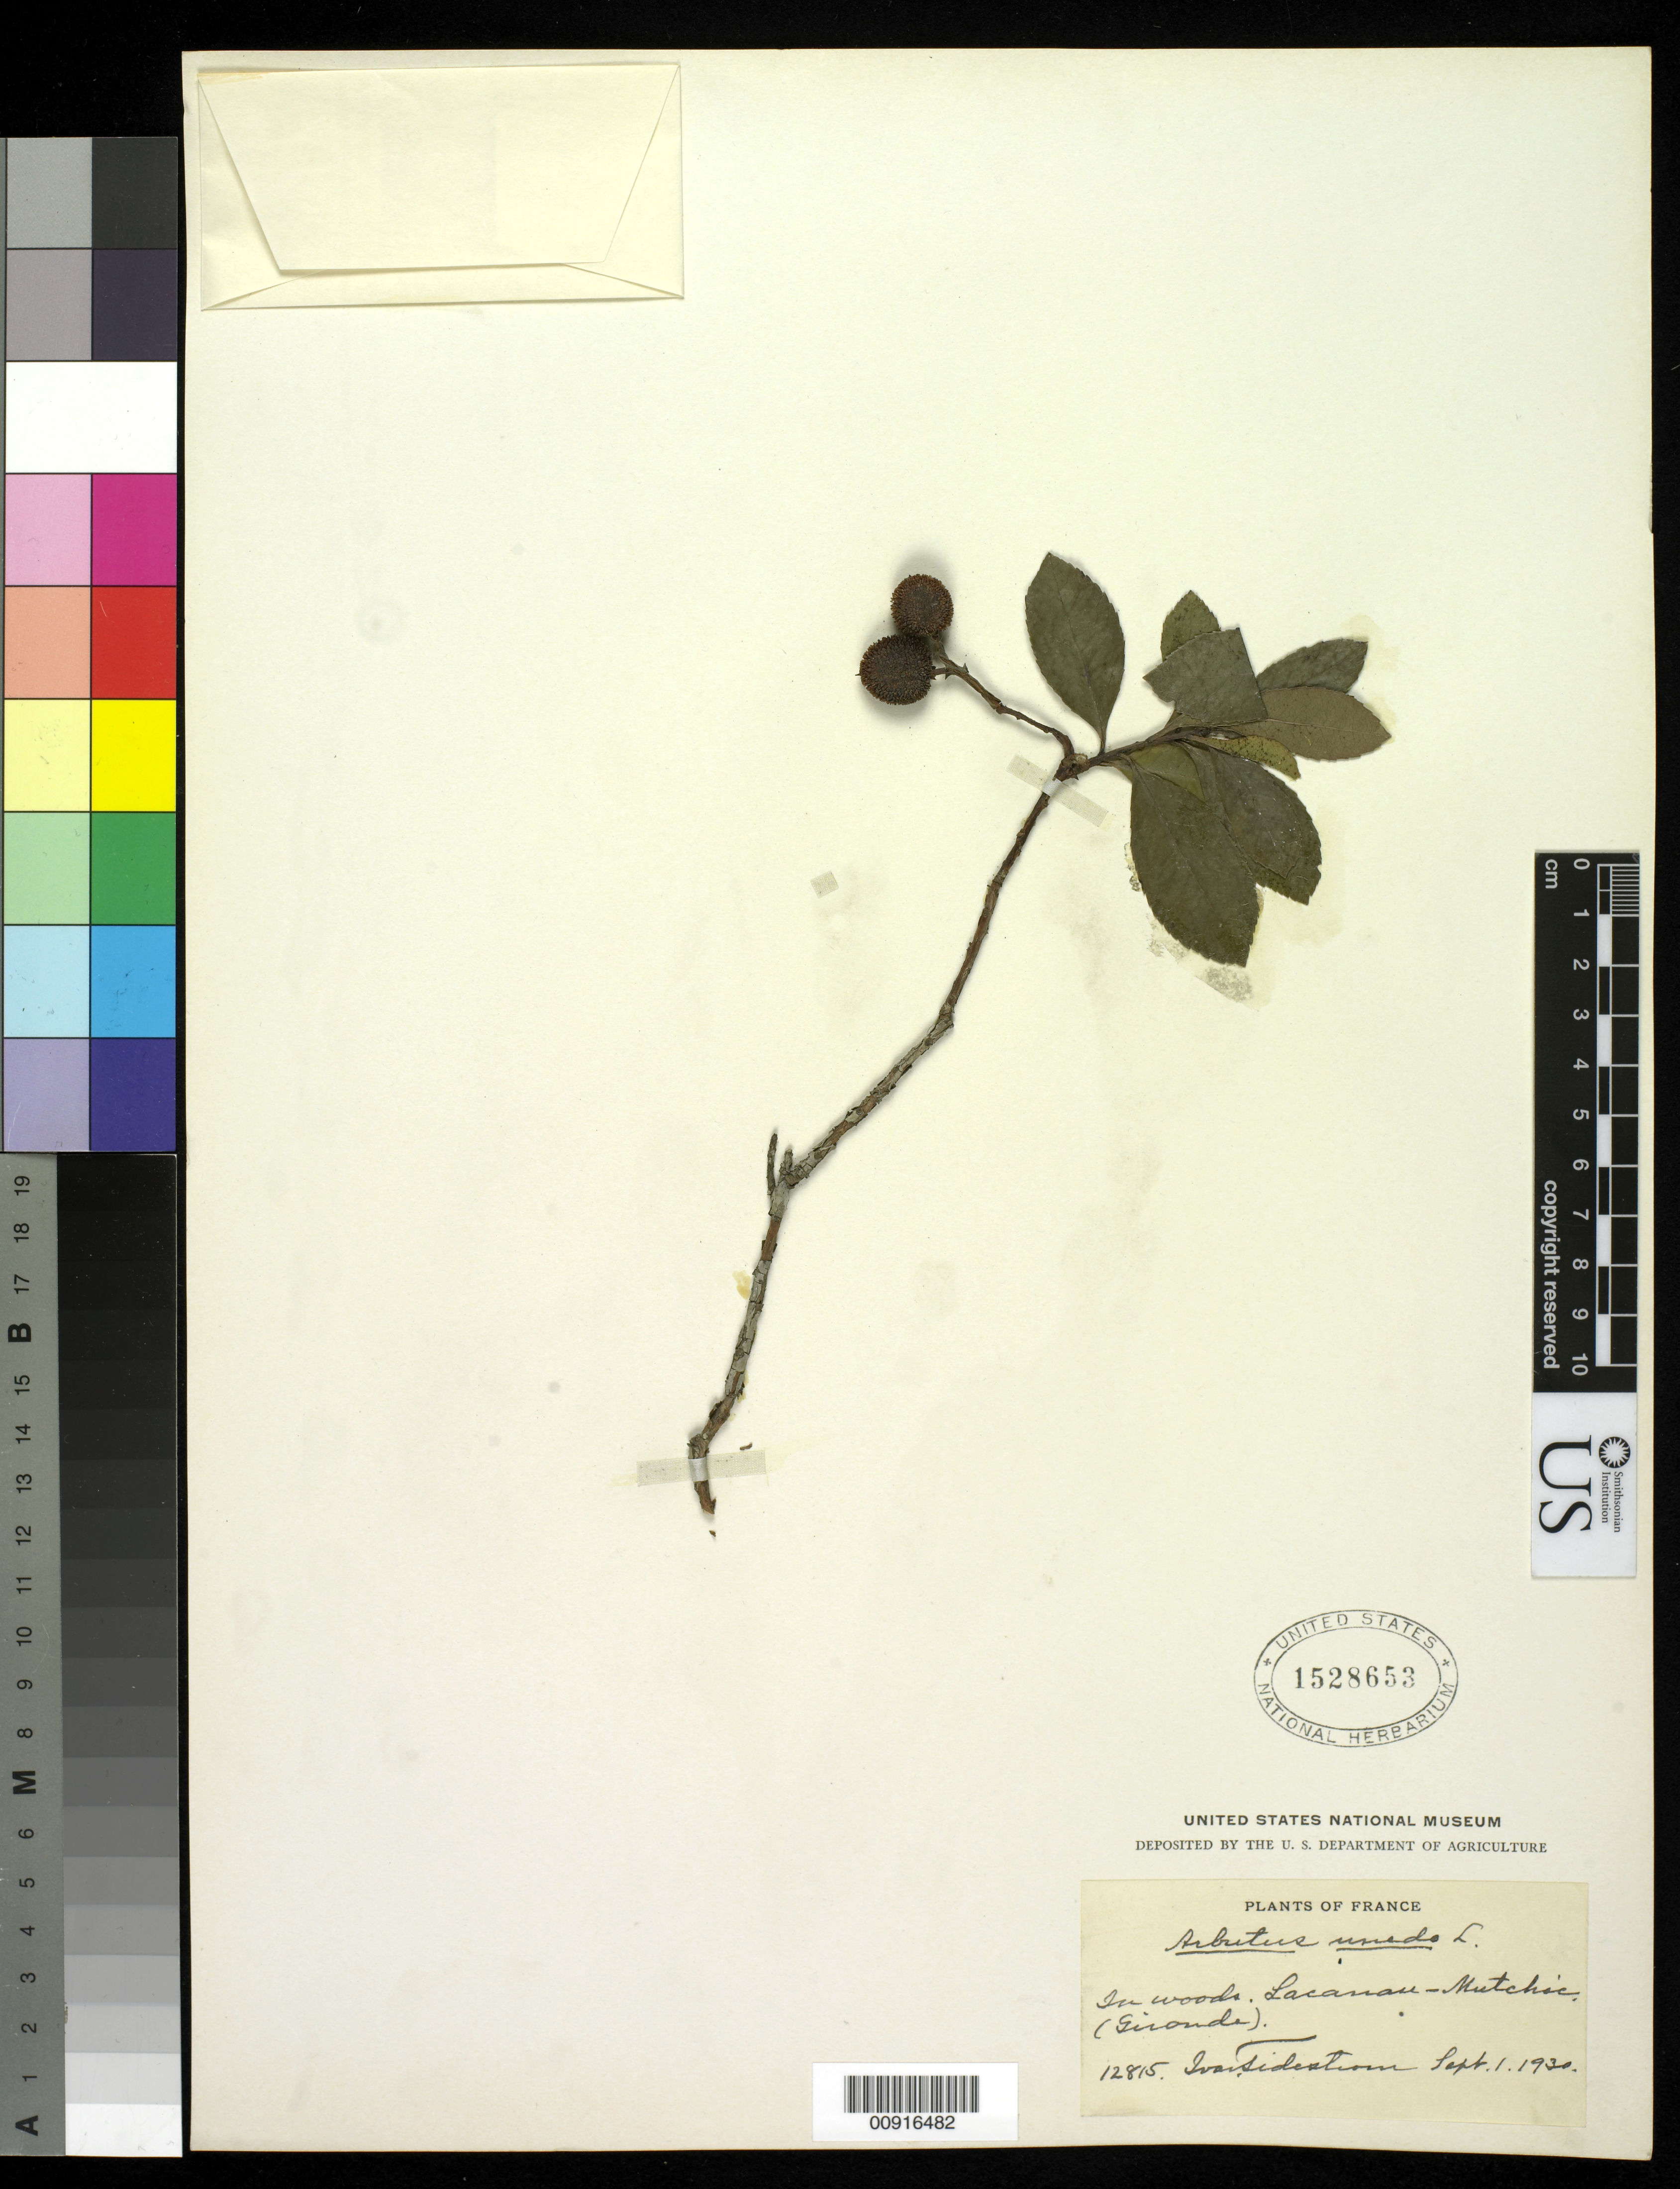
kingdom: Plantae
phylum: Tracheophyta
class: Magnoliopsida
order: Ericales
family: Ericaceae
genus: Arbutus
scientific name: Arbutus unedo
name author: L.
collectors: I. F. Tidestrom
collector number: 12815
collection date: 1930-09-01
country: France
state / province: Nouvelle-Aquitaine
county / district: Gironde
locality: In woods. Lacanau - Mutchie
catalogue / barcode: US 1528653